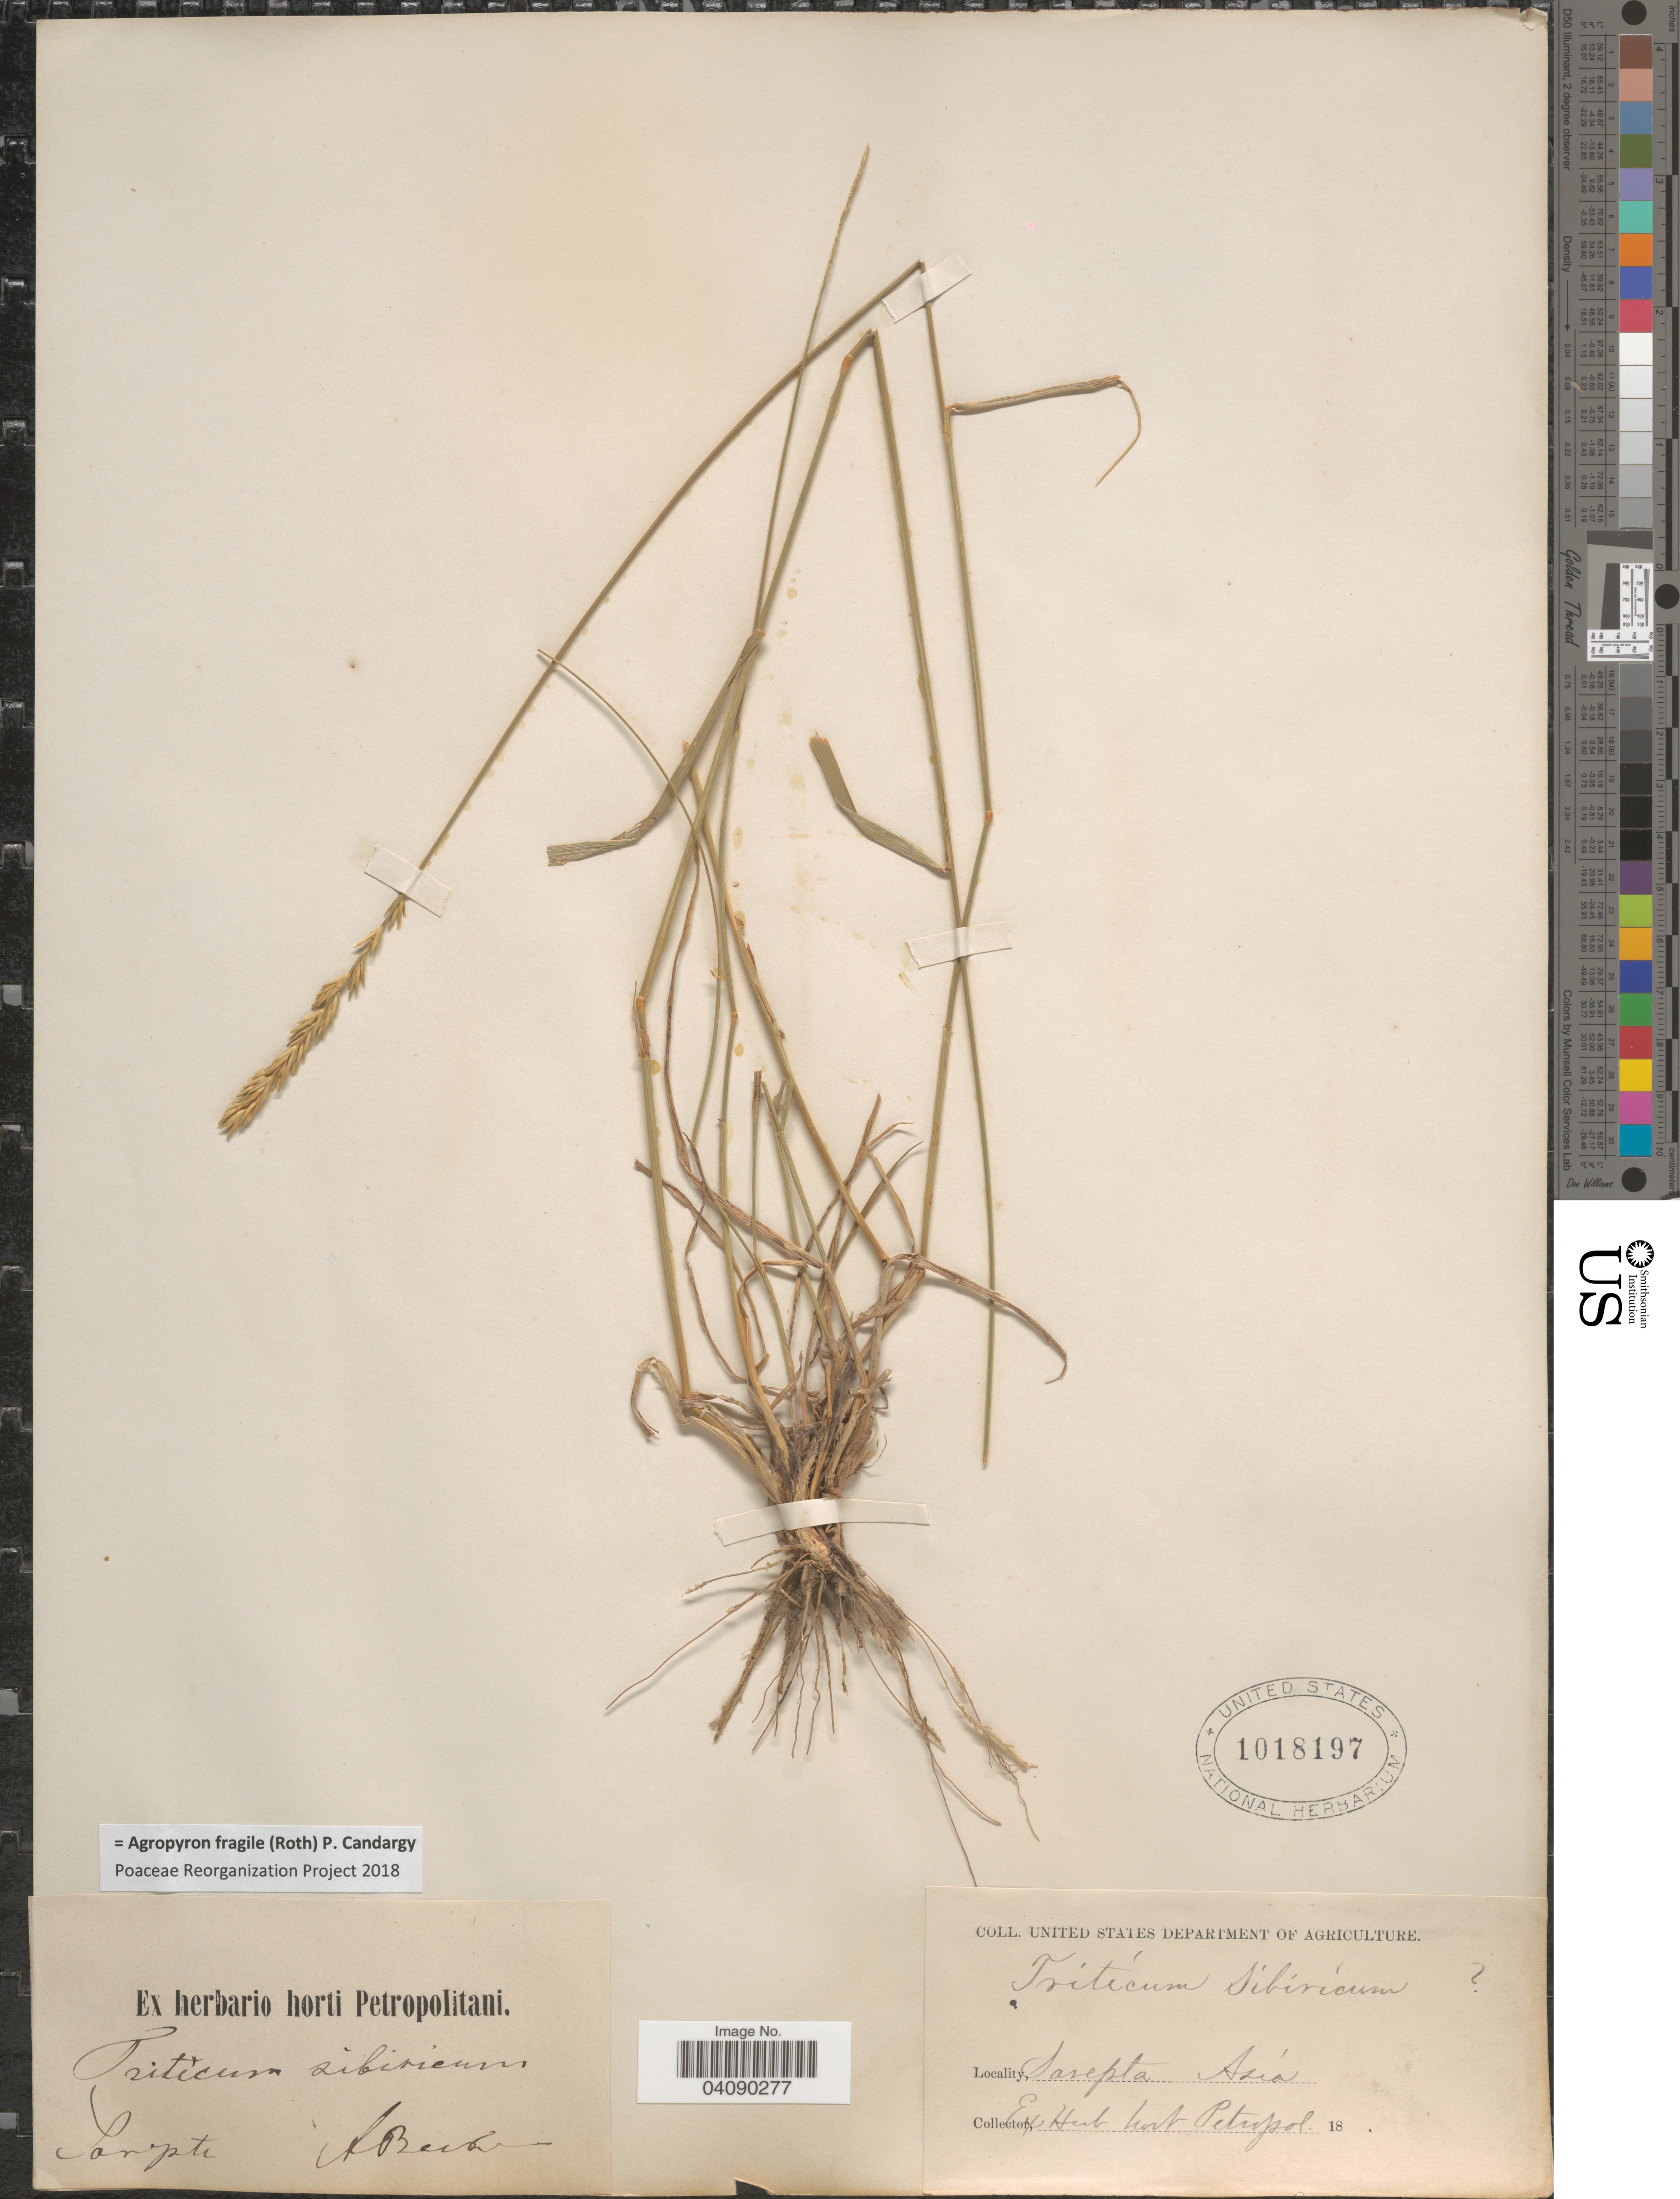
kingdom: Plantae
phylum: Tracheophyta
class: Liliopsida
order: Poales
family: Poaceae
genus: Agropyron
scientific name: Agropyron fragile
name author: (Roth) Candargy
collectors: A. Becker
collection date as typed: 18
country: Russian Federation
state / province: Volgograd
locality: Sarepta. Asia.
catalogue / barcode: US 1018197